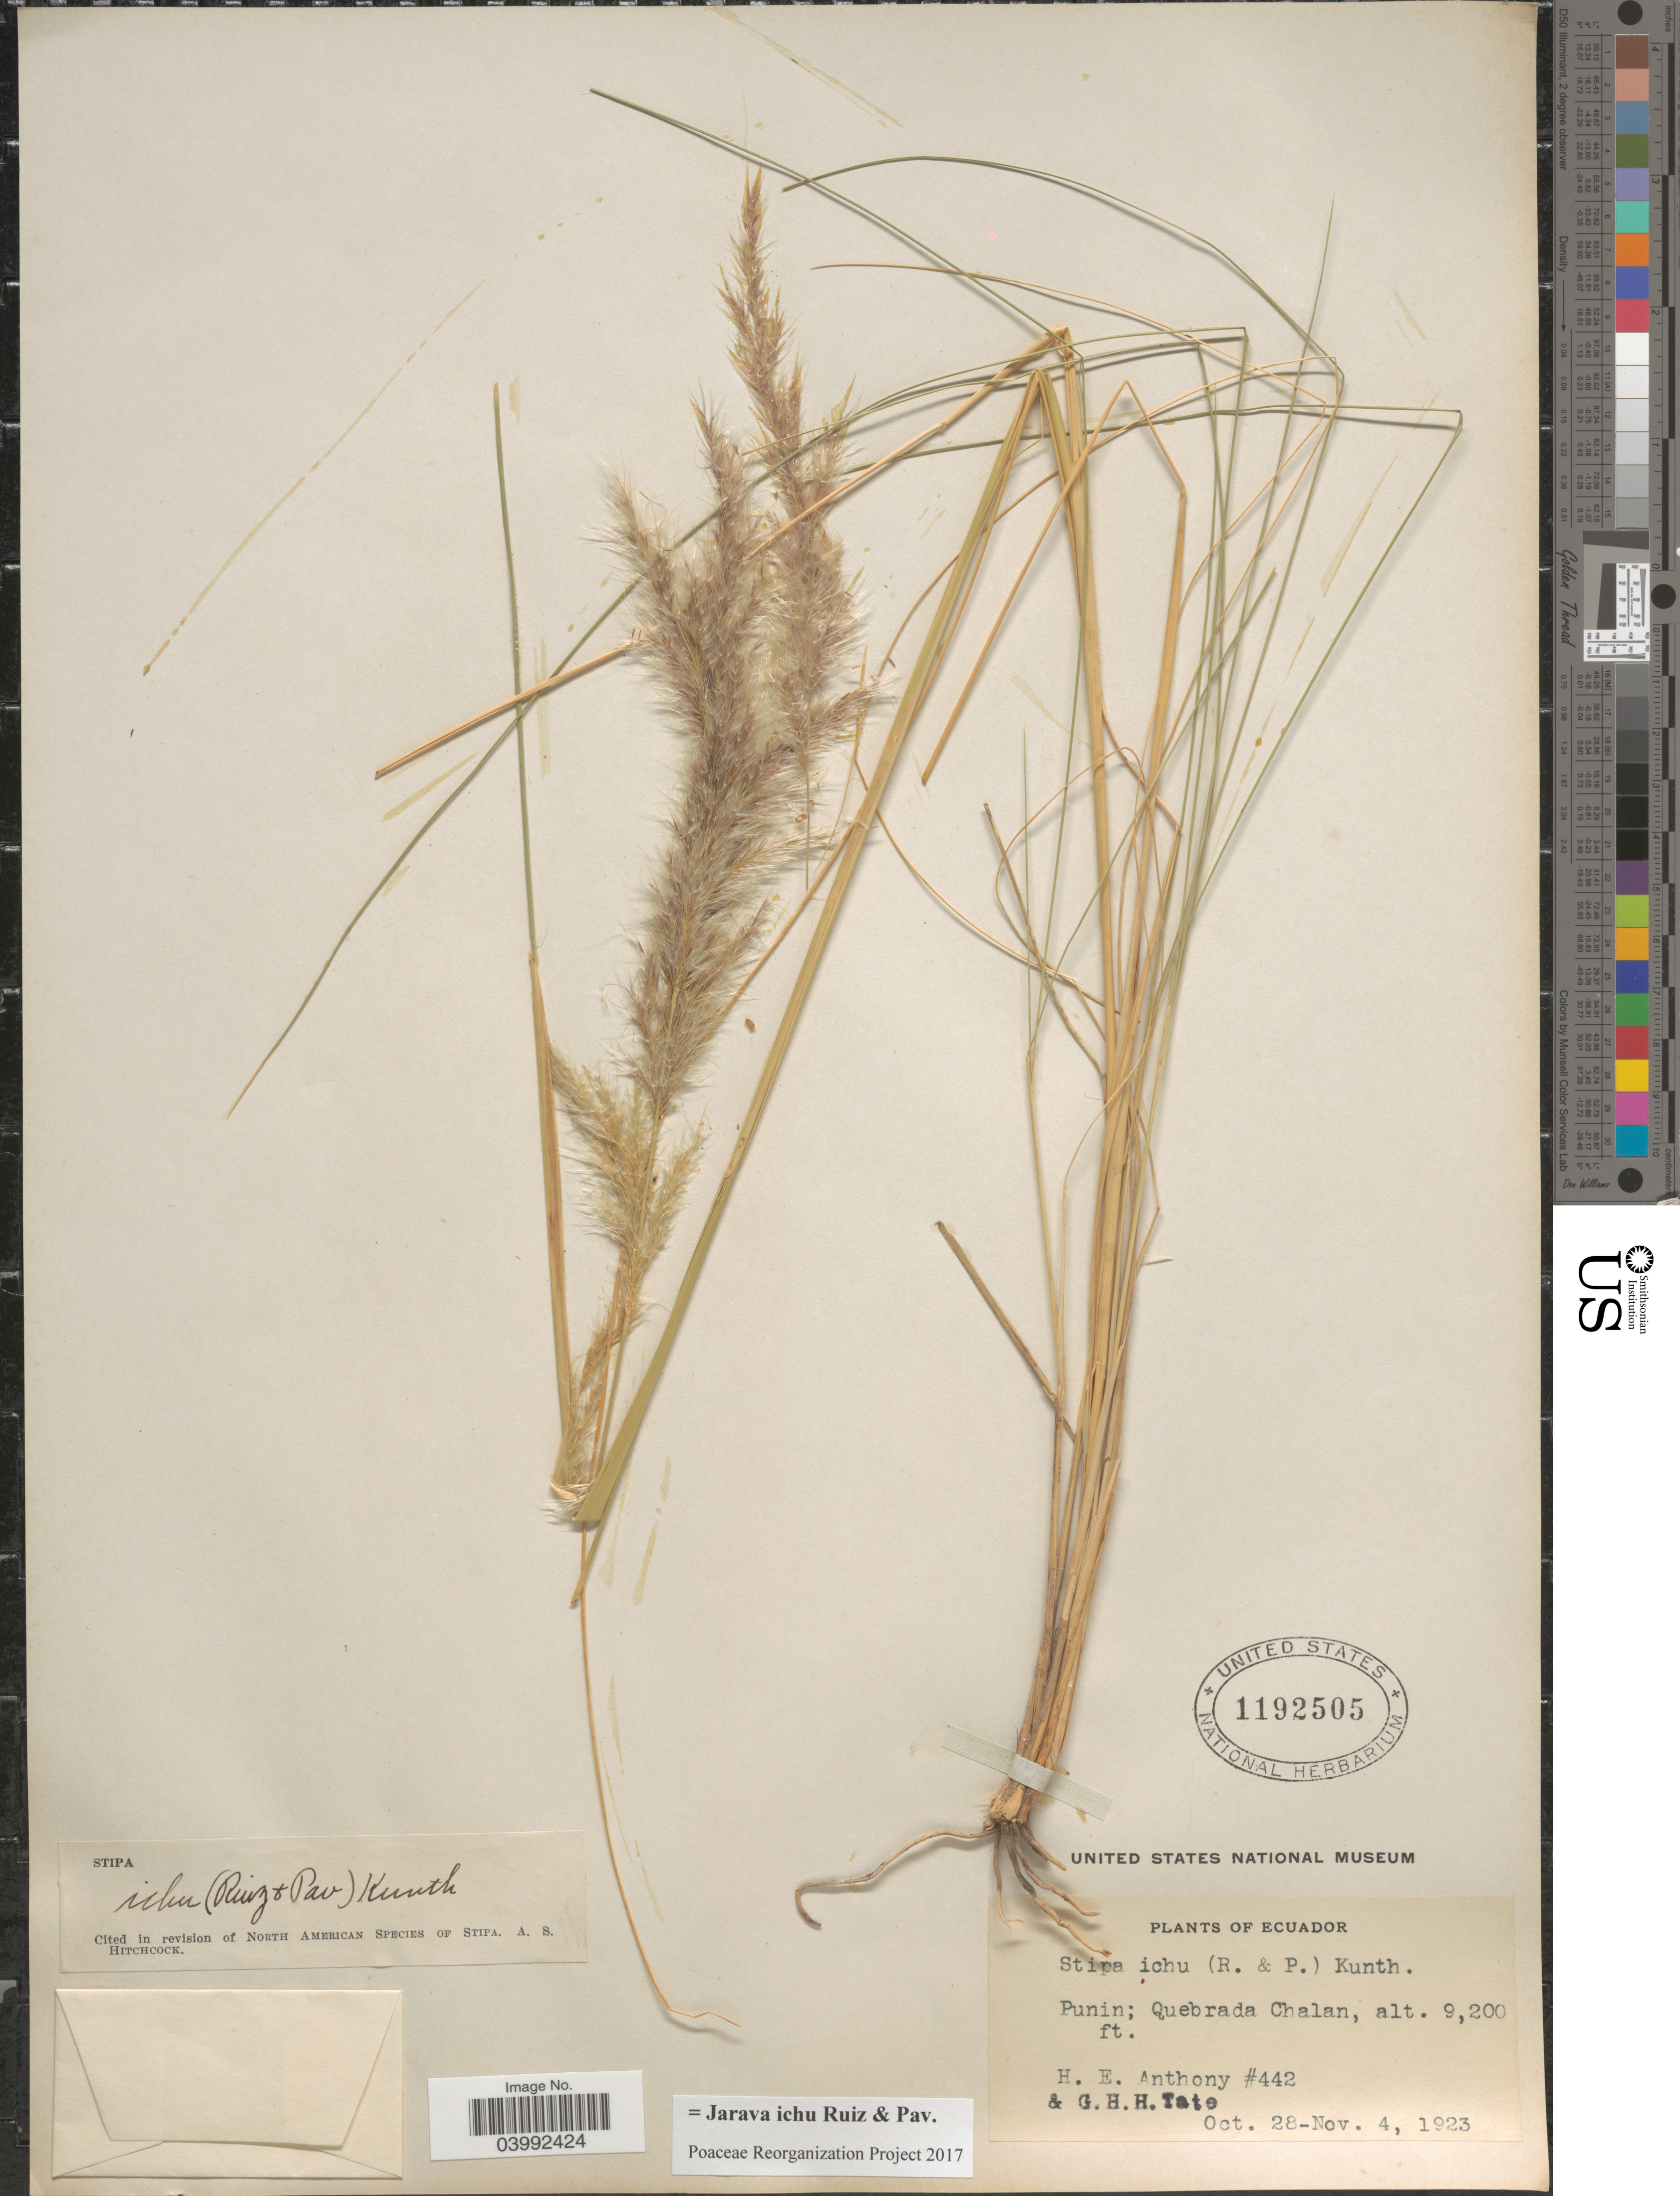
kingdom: Plantae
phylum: Tracheophyta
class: Liliopsida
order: Poales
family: Poaceae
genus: Jarava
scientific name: Jarava ichu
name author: Ruiz & Pav.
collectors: H. E. Anthony & G. H. H.Tate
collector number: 442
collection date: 1923-10-28/1923-11-04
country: Ecuador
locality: Punin; Quebrada Chalan.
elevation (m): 2804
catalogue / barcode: US 1192505